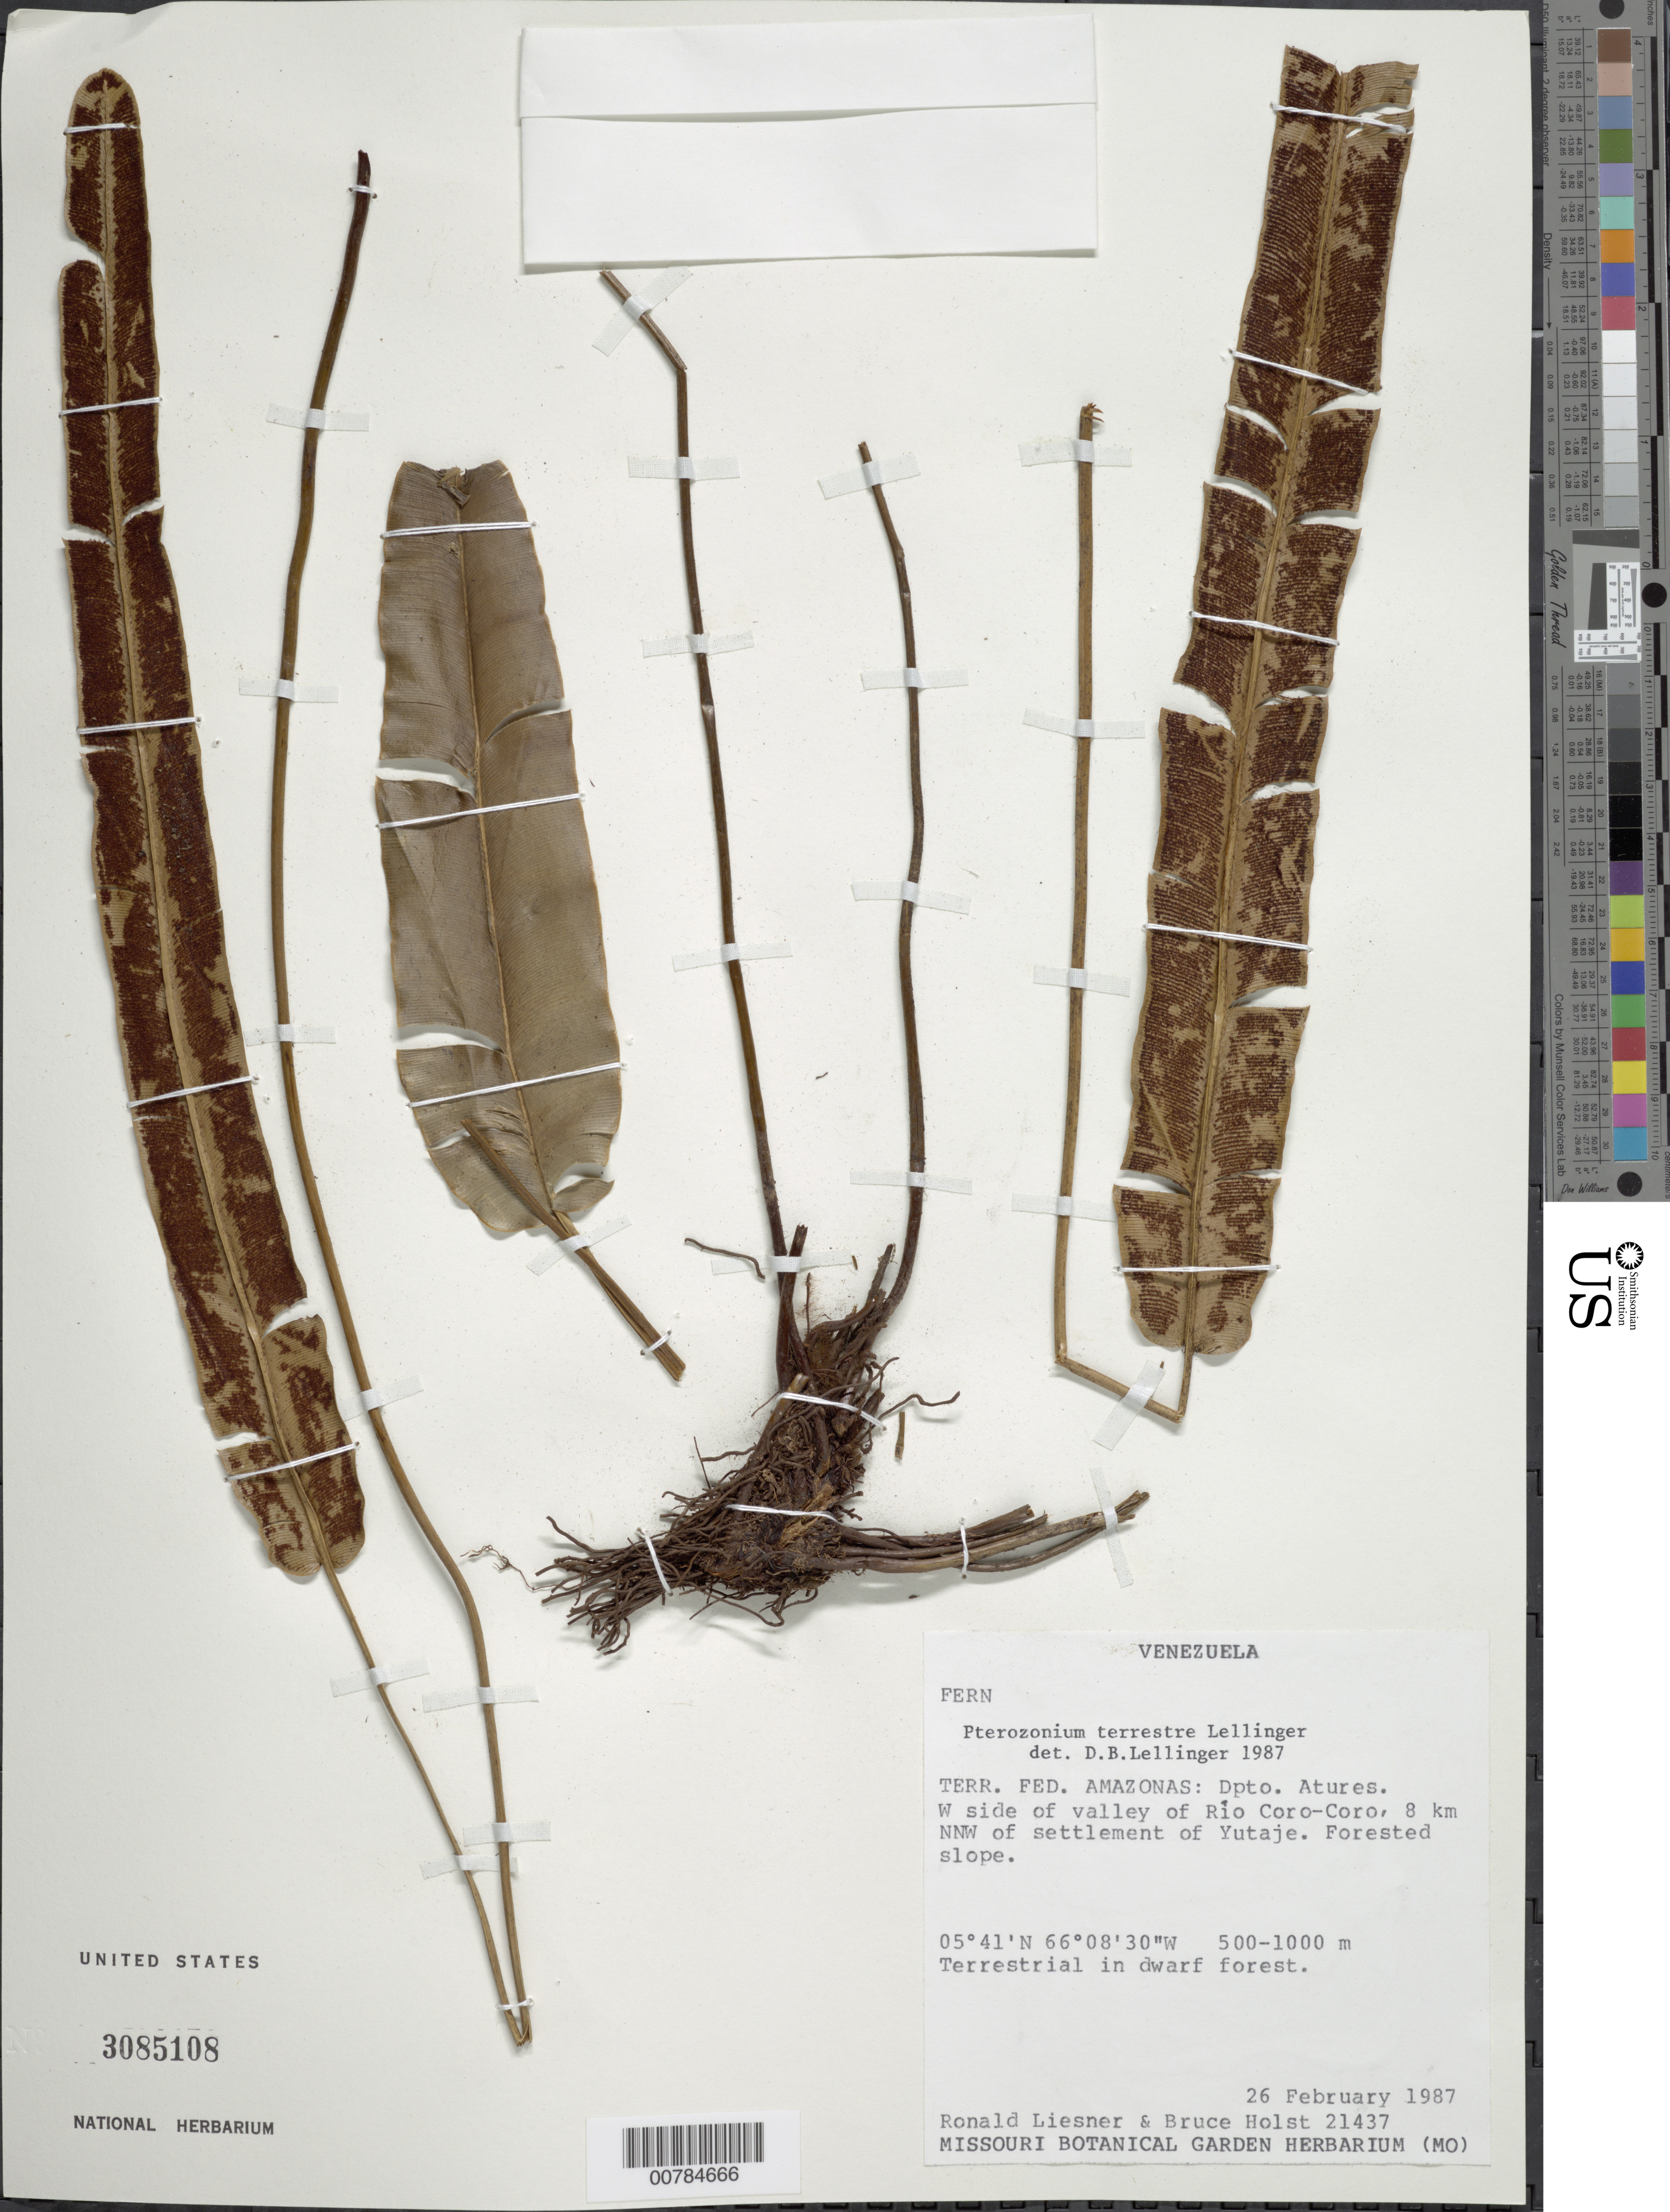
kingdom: Plantae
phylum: Tracheophyta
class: Polypodiopsida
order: Polypodiales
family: Pteridaceae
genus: Pterozonium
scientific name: Pterozonium terrestre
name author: Lellinger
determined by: Lellinger, David B., (BOT), Smithsonian Institution - National Museum of Natural History (UNITED STATES)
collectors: R. L. Liesner & B. Holst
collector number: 21437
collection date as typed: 26-Feb-87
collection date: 1987-02-26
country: Venezuela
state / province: Amazonas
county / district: Atures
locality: Río Coro-Coro, W side, 8 km NNW of settlement of Yutajé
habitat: Forested slope, dwarf forest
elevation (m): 500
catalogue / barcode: US 3085108